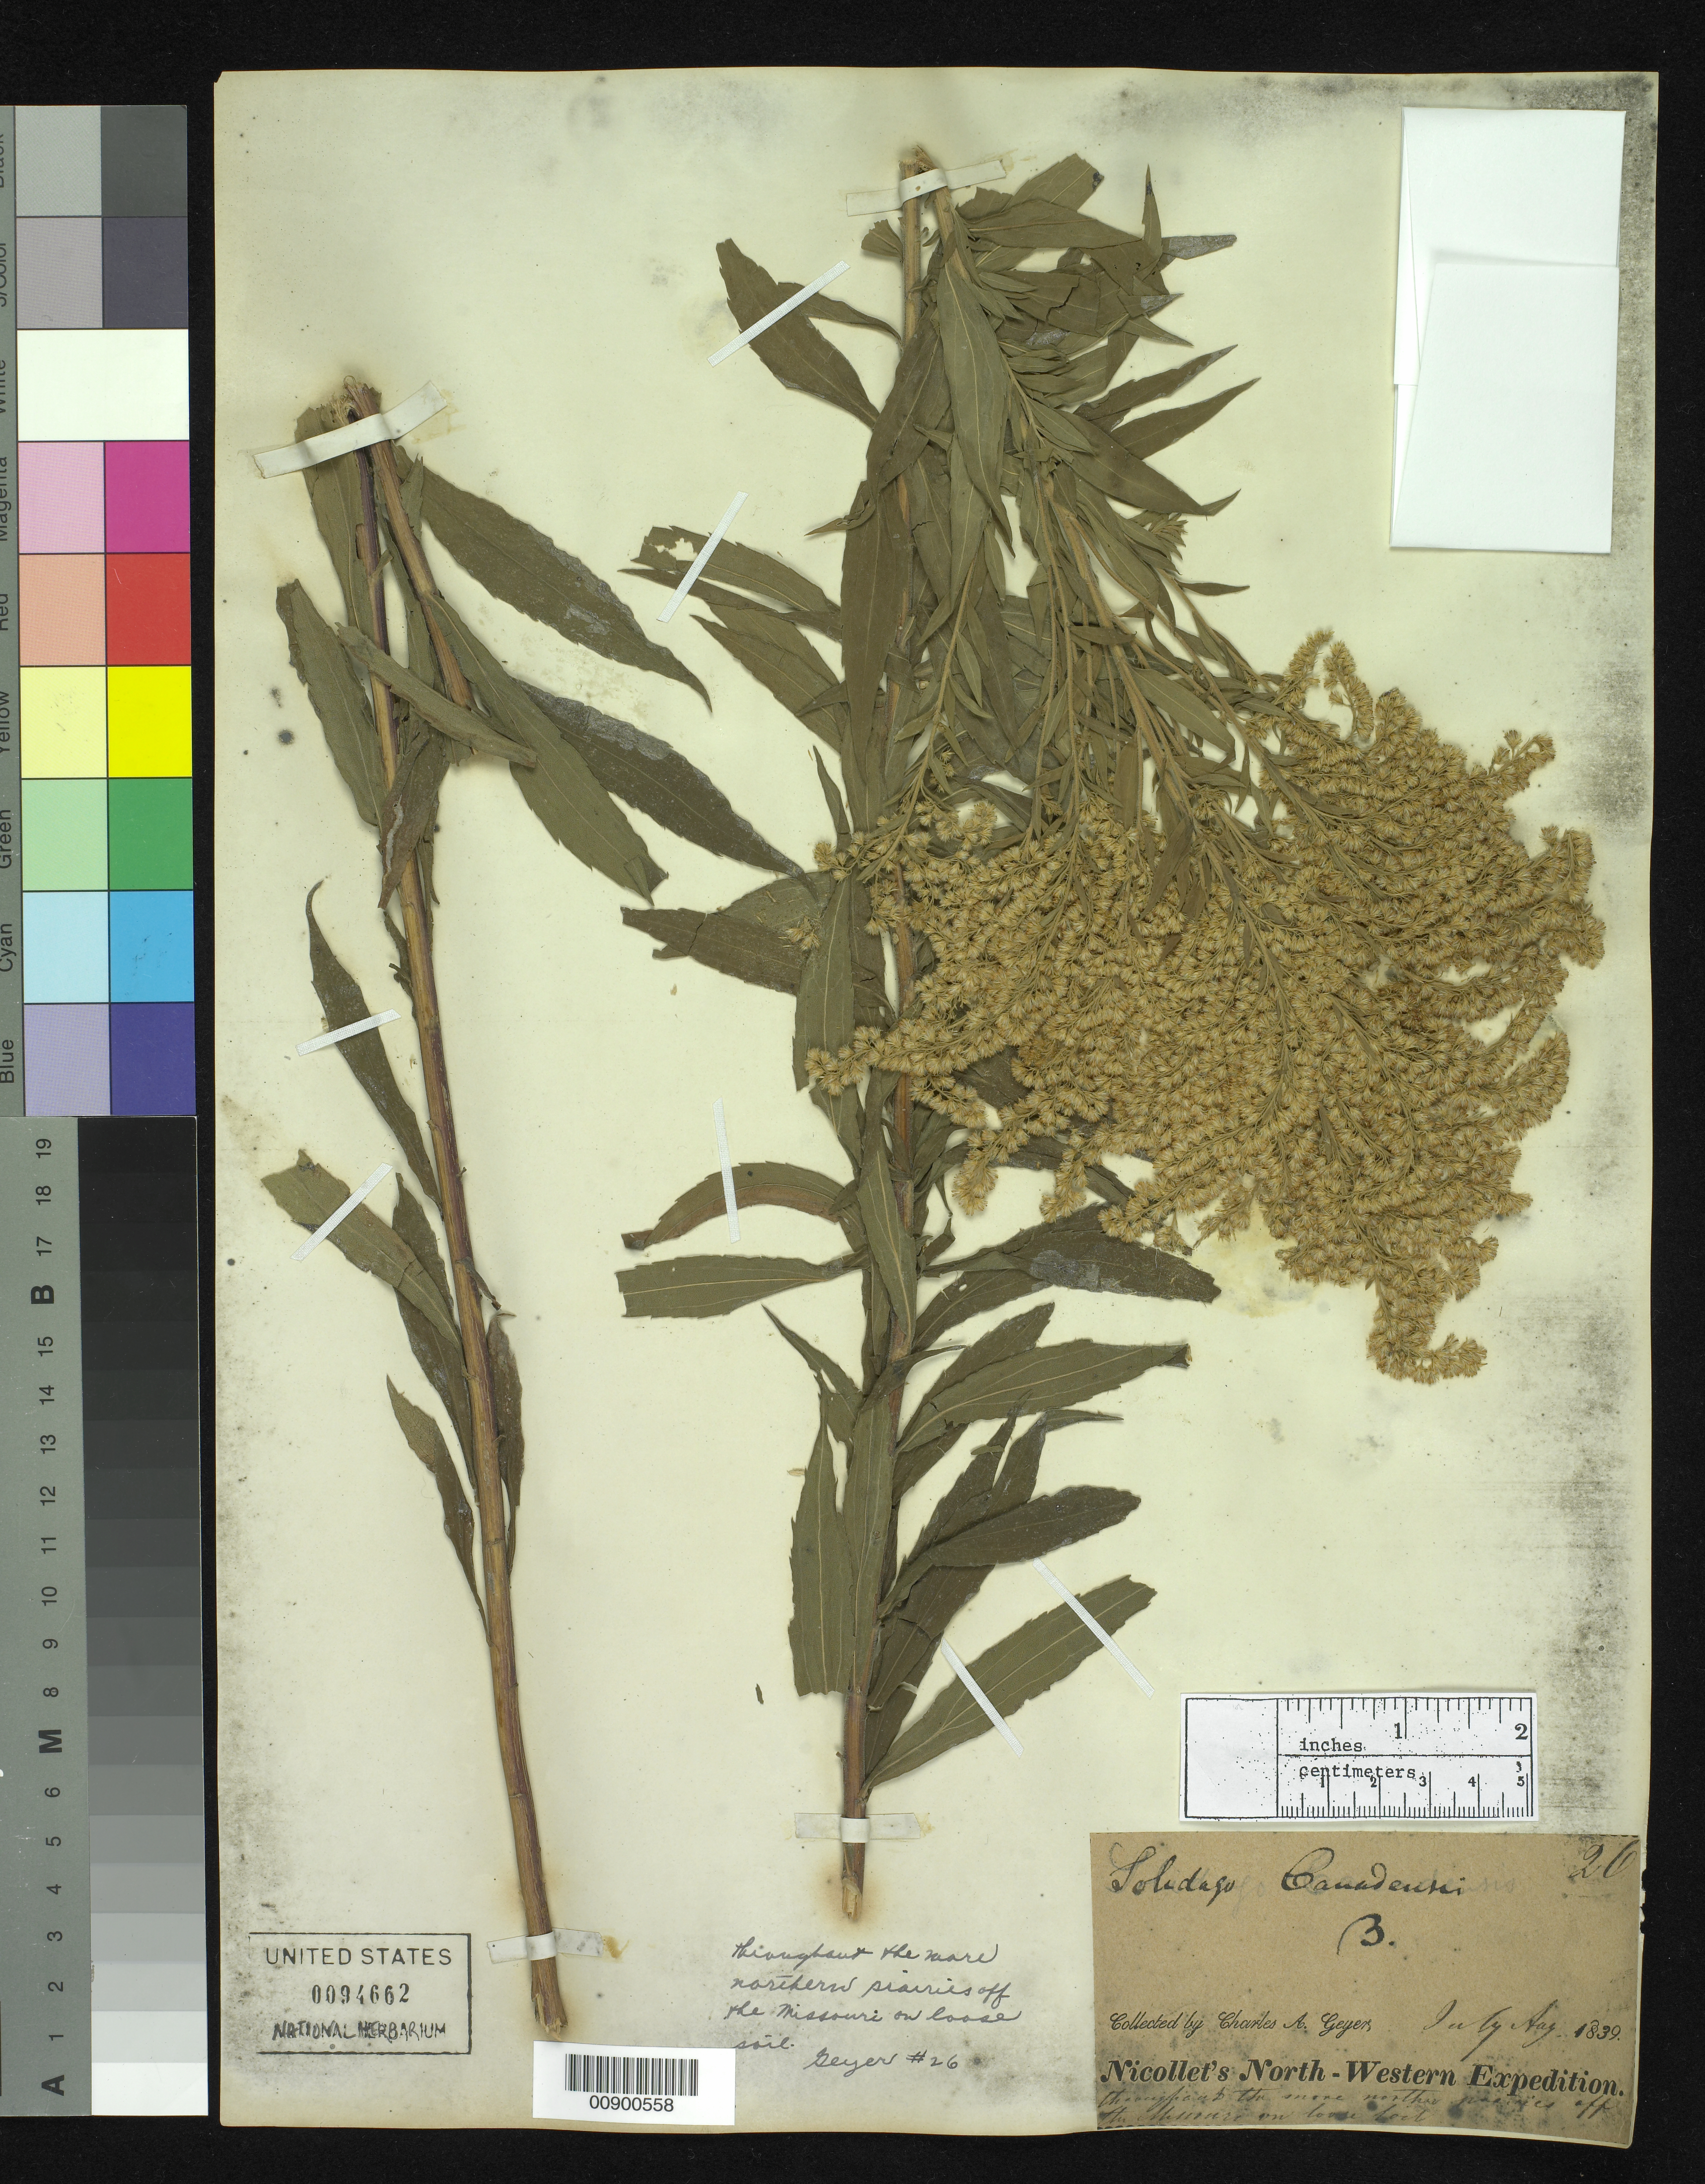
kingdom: Plantae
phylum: Tracheophyta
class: Magnoliopsida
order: Asterales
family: Asteraceae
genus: Solidago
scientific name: Solidago canadensis var. canadensis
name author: L.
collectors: C. A. Geyer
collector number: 26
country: United States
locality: Off the Missouri River.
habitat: On loose soil, throughout the more northern prairies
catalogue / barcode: US 94662